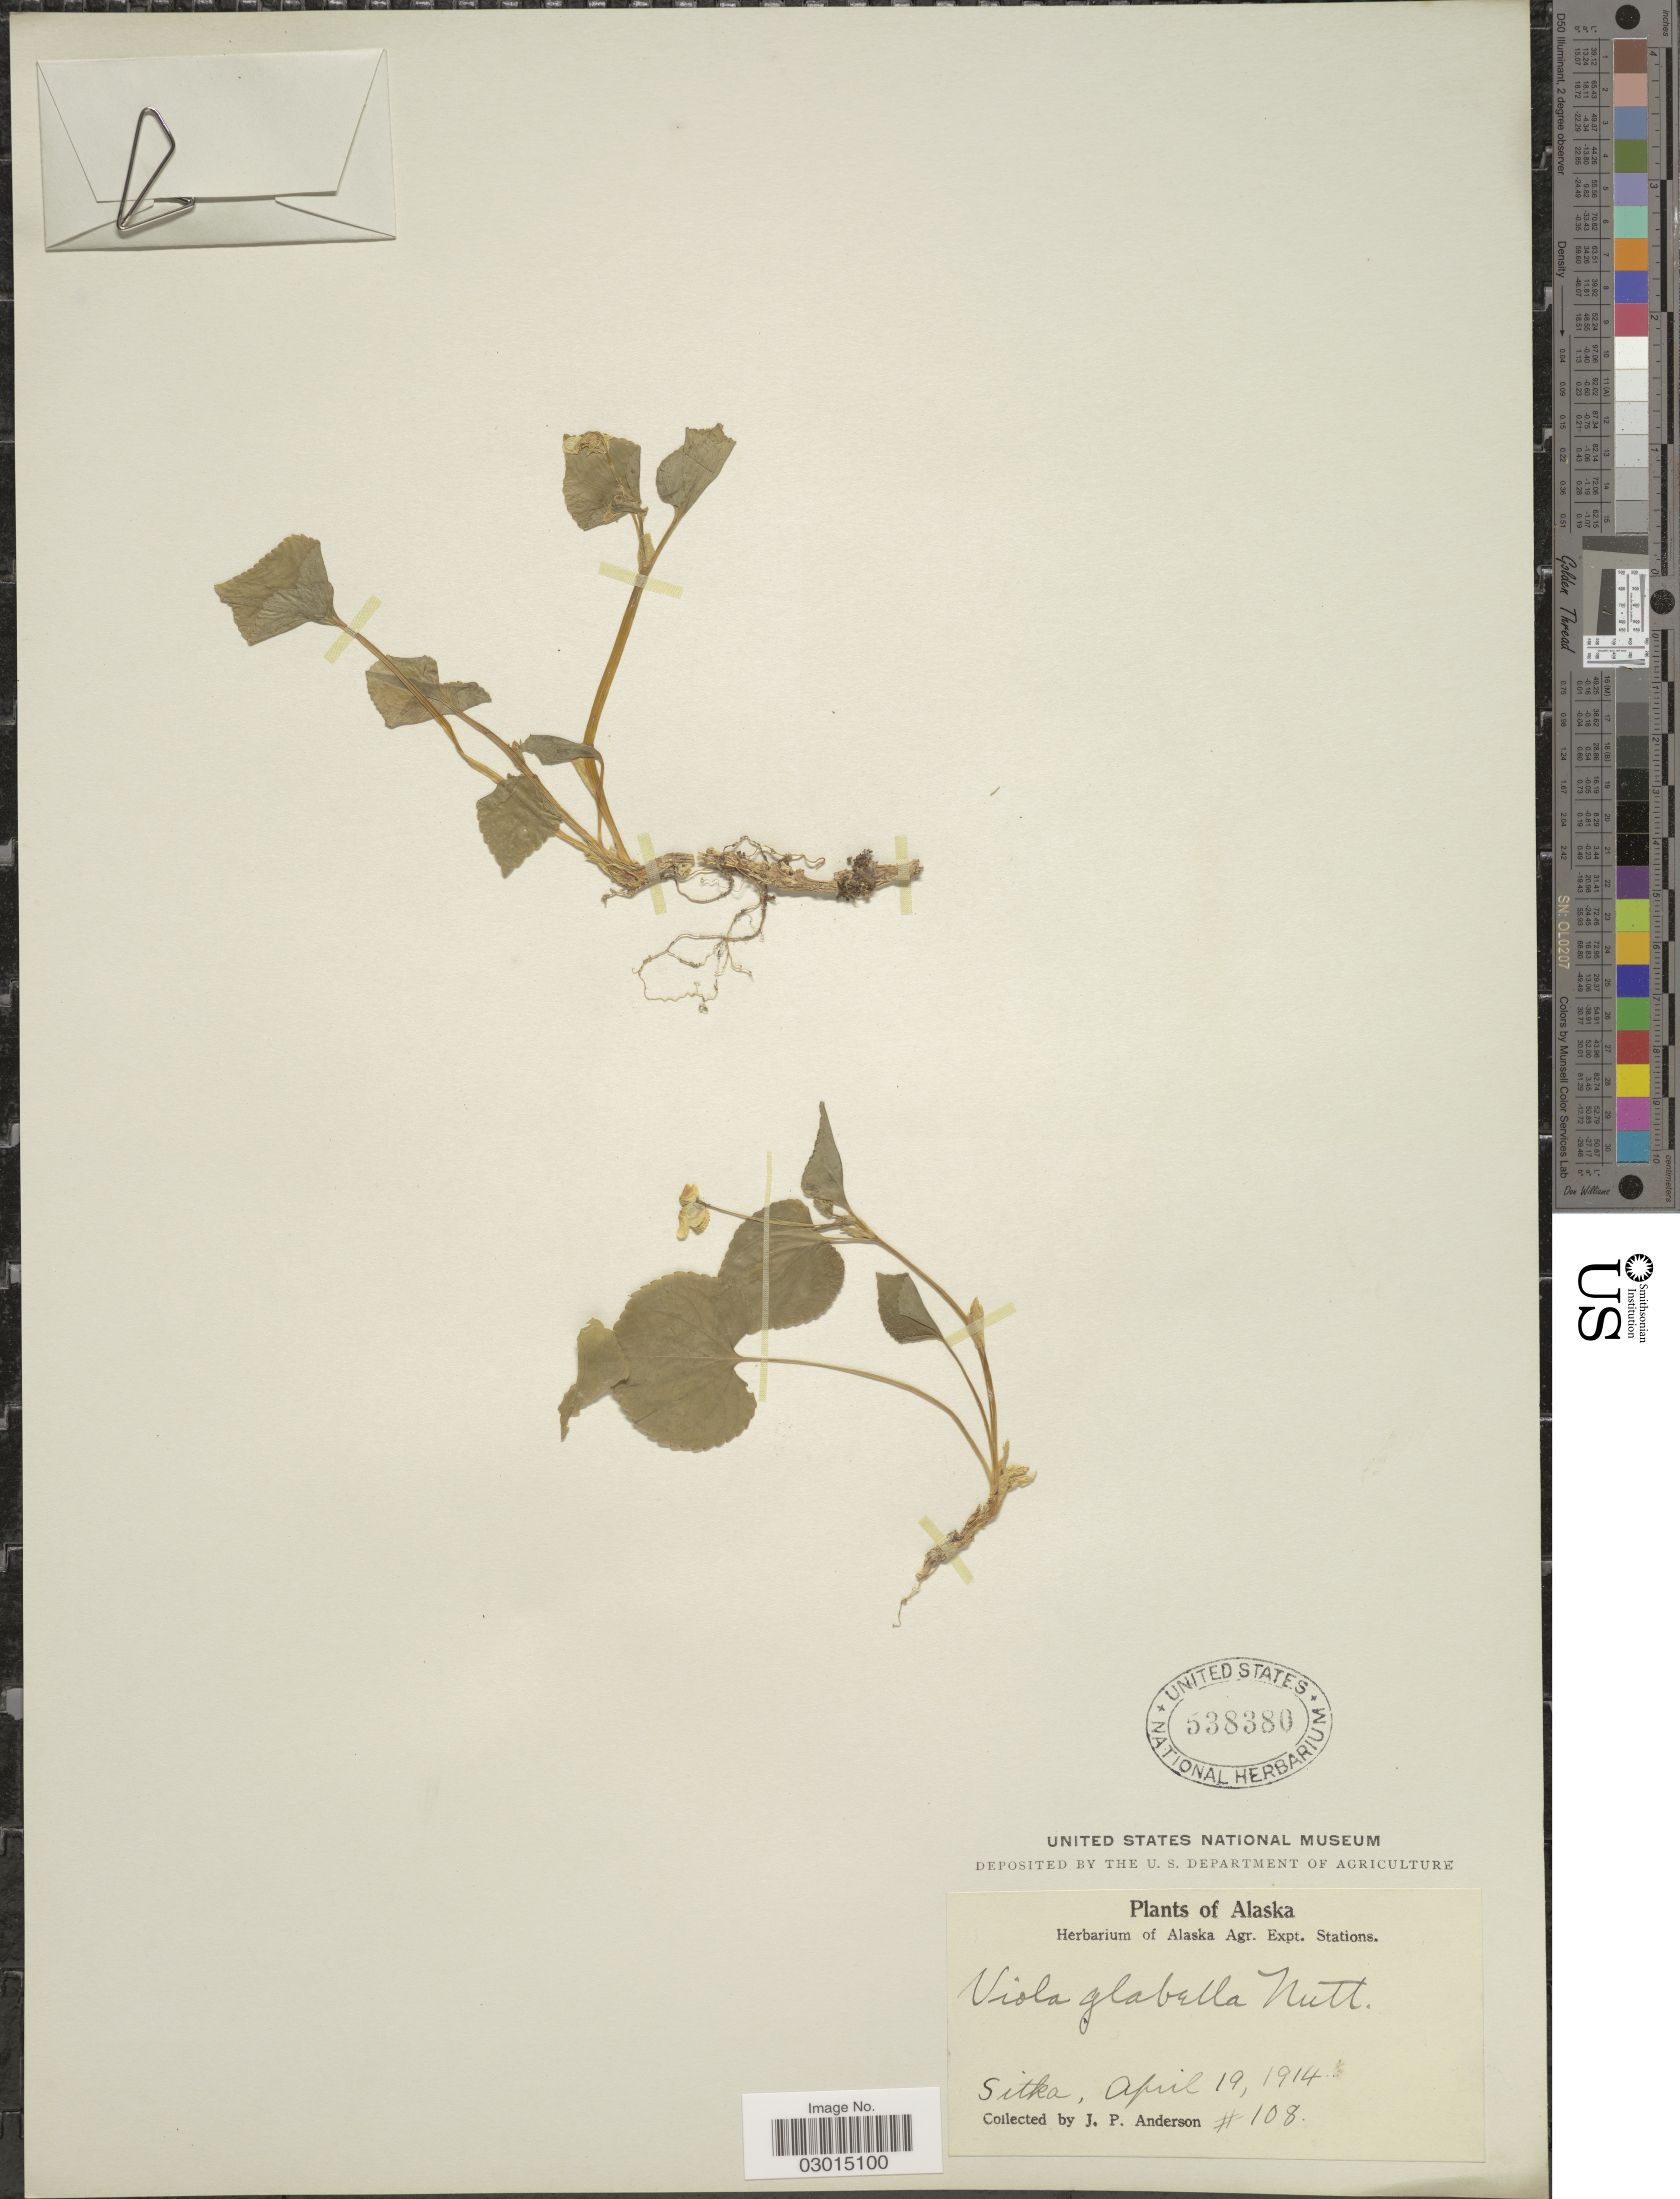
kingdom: Plantae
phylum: Tracheophyta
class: Magnoliopsida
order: Malpighiales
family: Violaceae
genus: Viola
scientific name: Viola glabella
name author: Nutt.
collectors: J. P. Anderson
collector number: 108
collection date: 1914-04-19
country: United States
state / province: Alaska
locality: Sitka.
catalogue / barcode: US 538380